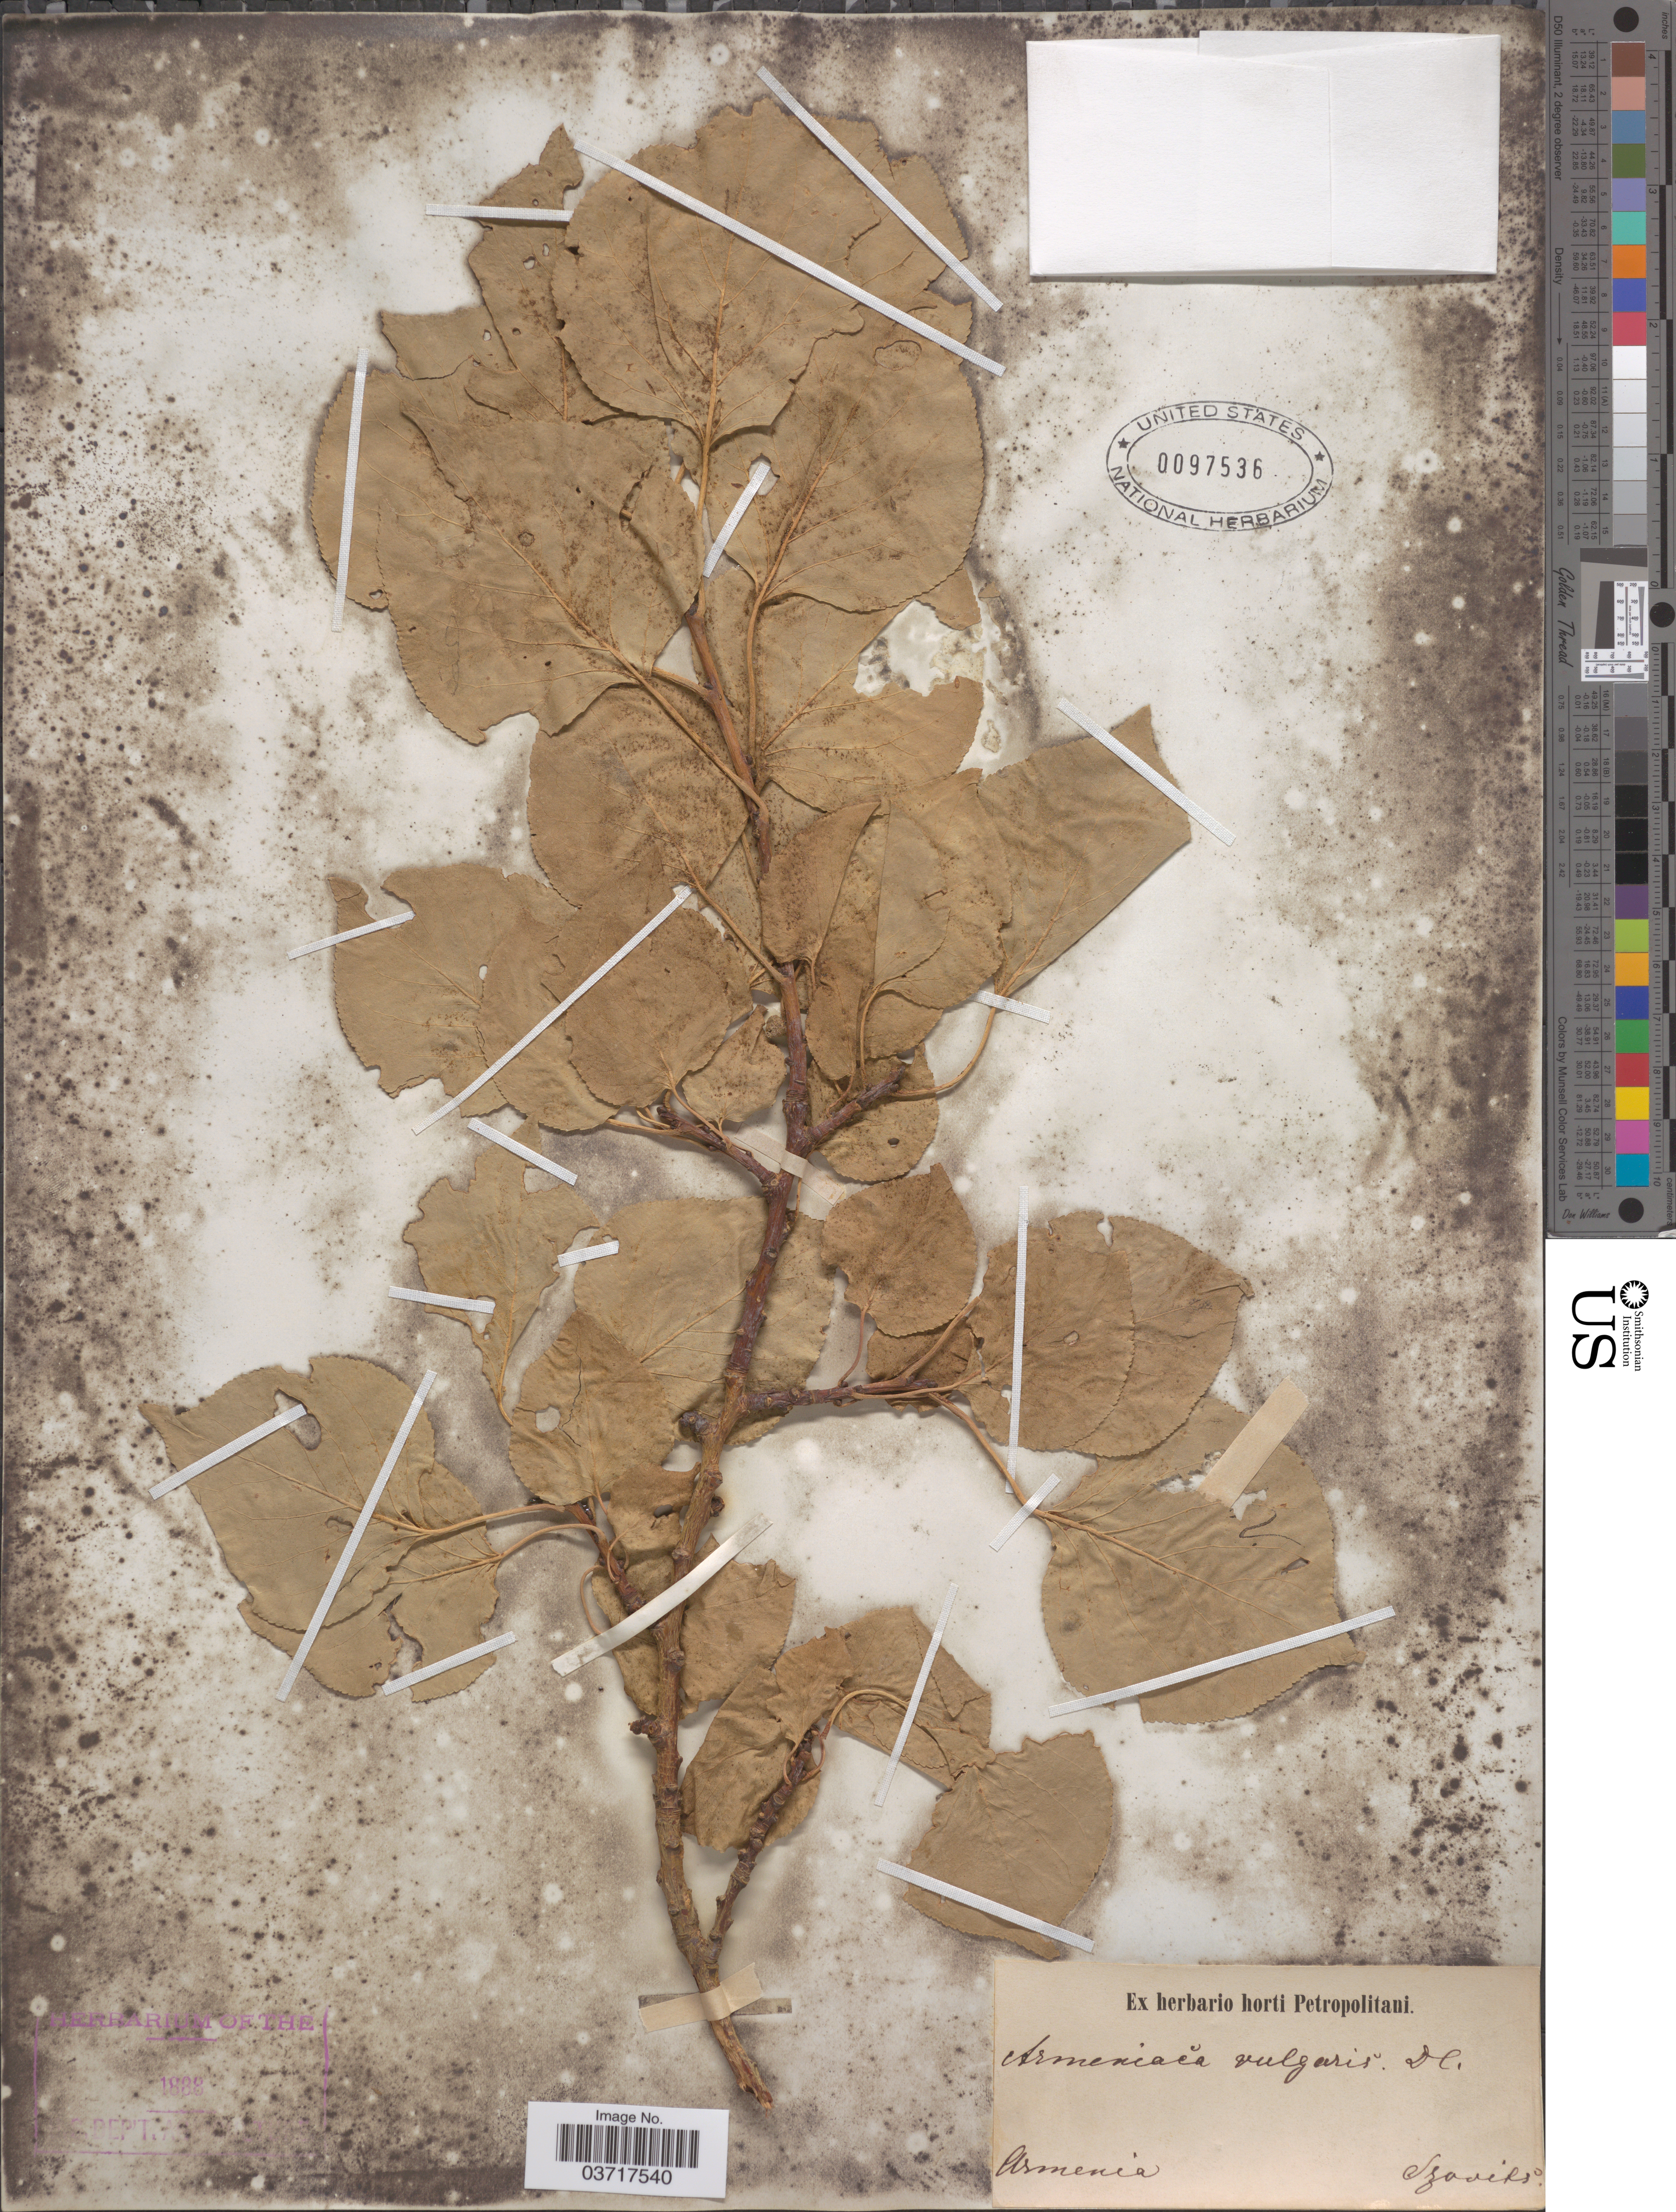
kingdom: Plantae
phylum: Tracheophyta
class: Magnoliopsida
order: Rosales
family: Rosaceae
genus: Prunus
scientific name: Prunus armeniaca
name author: L.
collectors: Szovits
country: Armenia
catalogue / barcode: US 97536